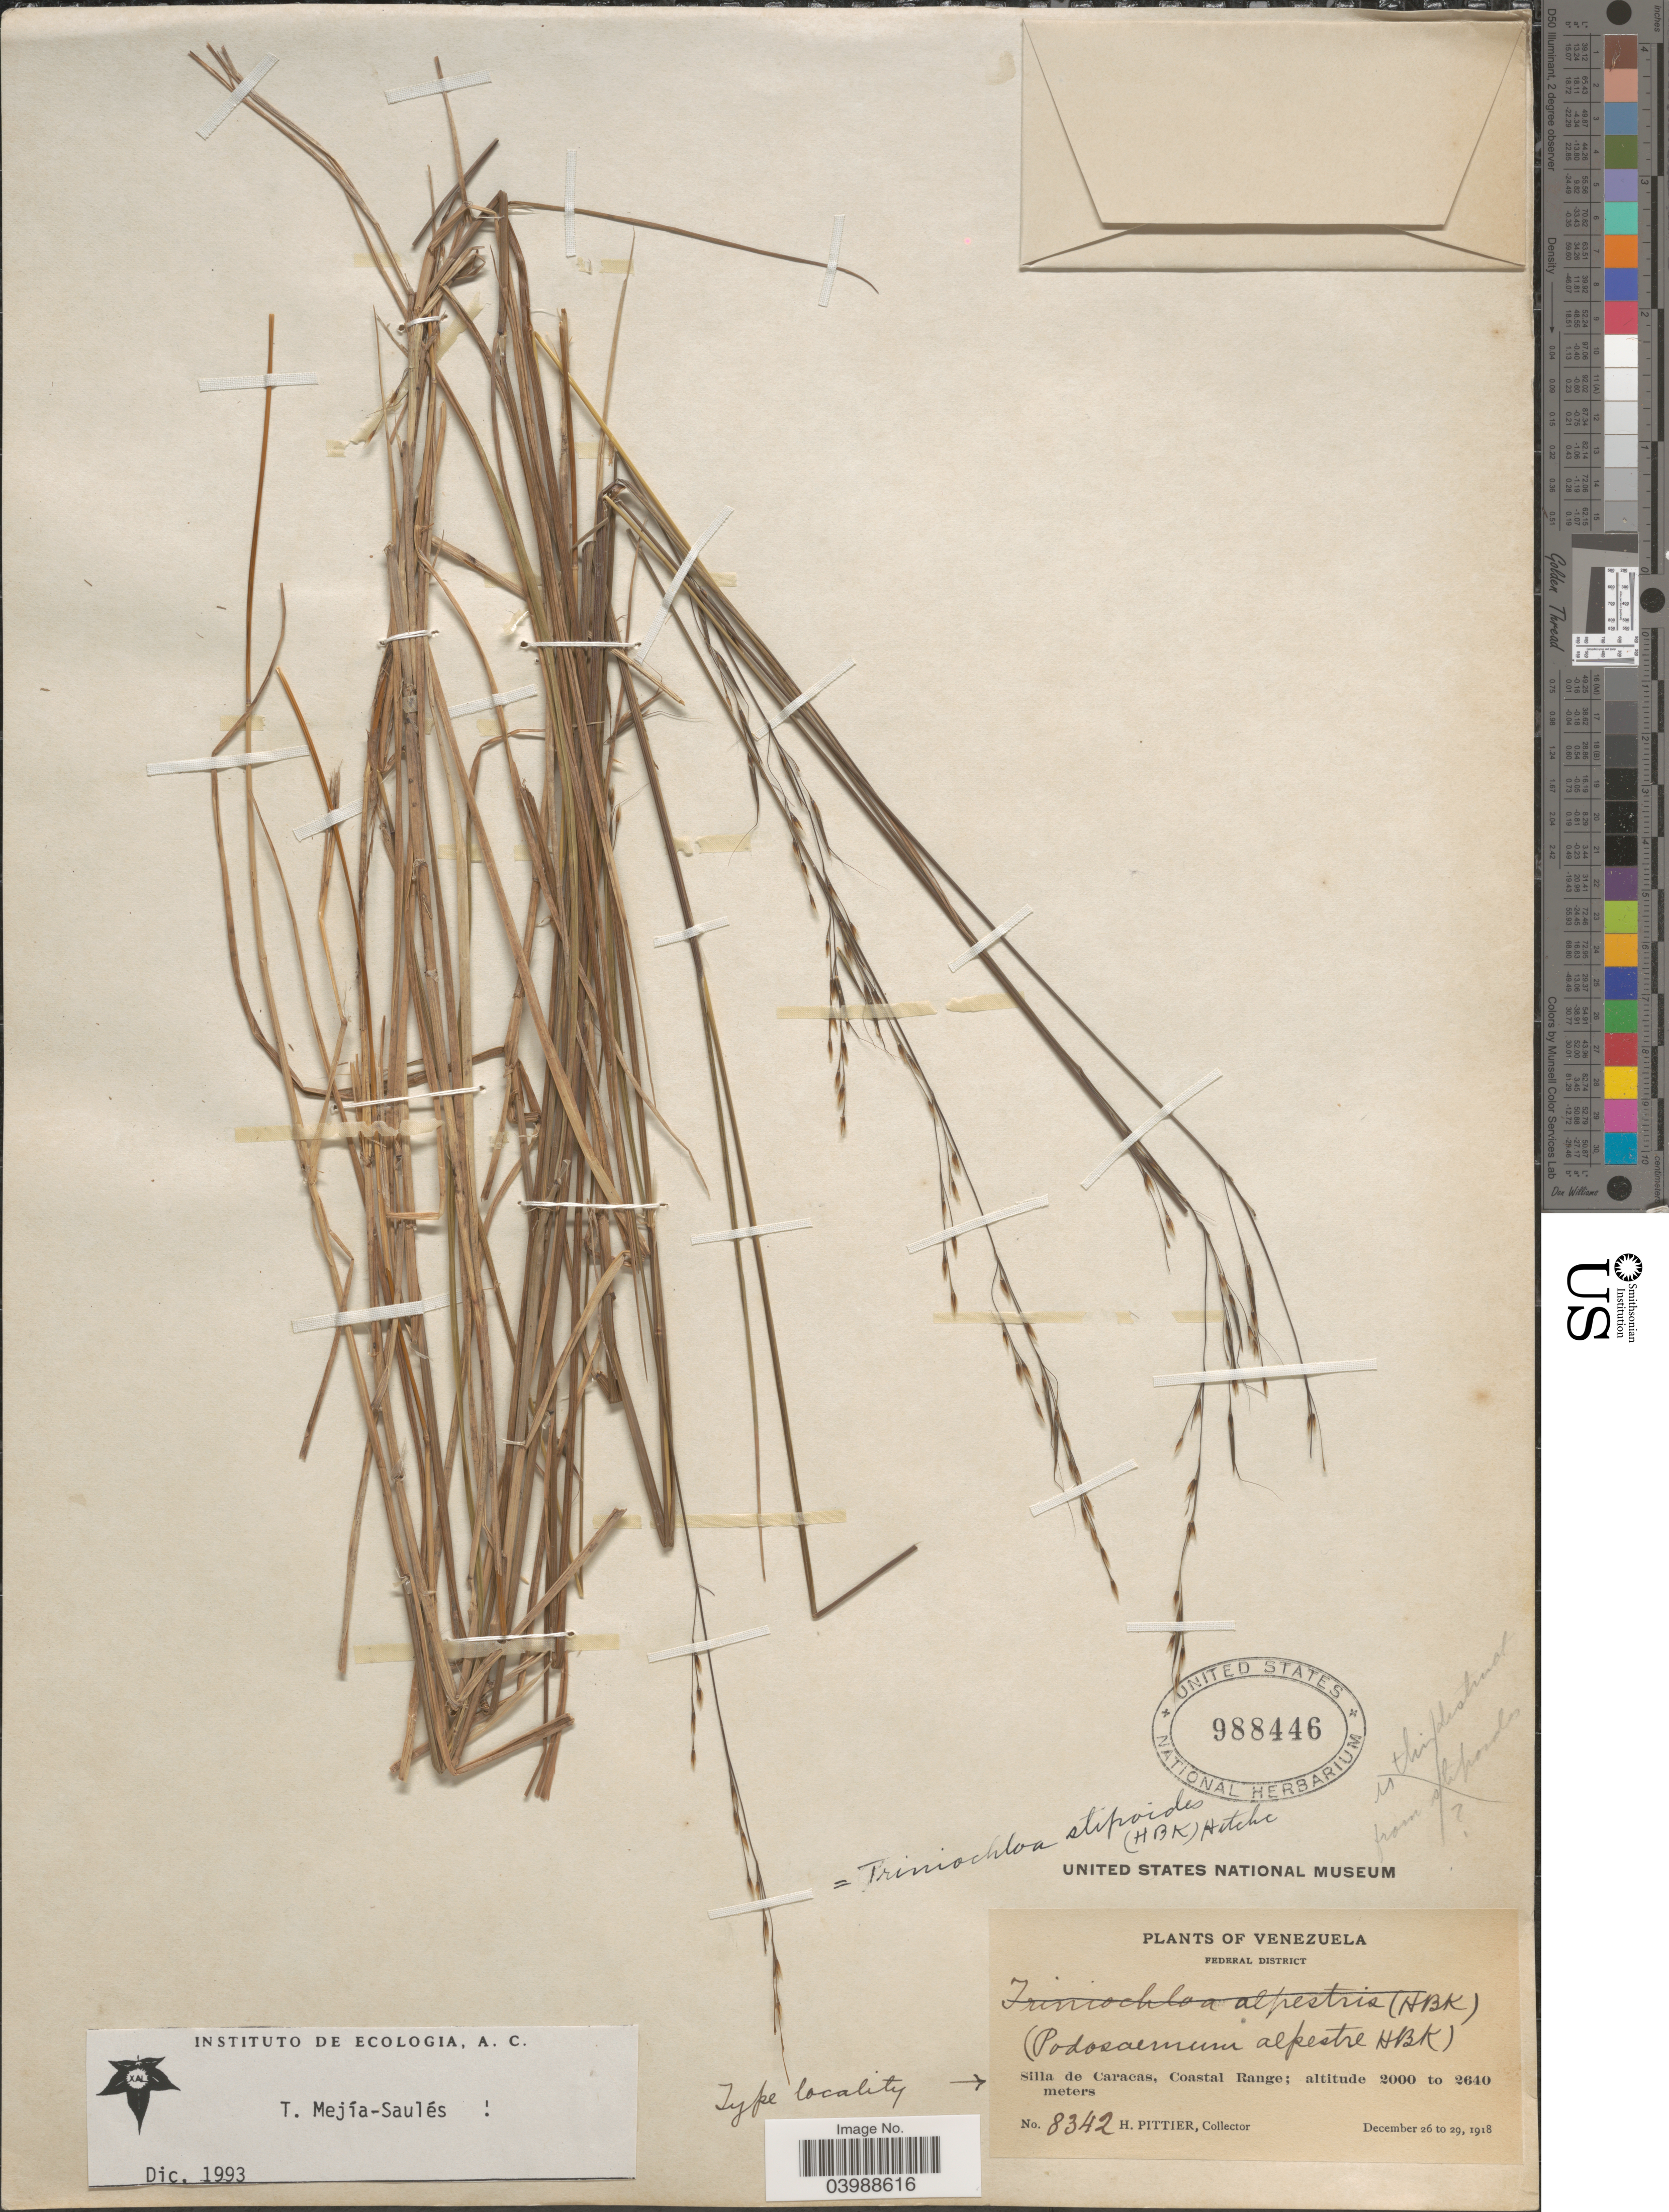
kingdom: Plantae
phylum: Tracheophyta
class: Liliopsida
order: Poales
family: Poaceae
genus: Triniochloa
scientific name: Triniochloa stipoides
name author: (Kunth) Hitchc.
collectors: H. F. Pittier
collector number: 8342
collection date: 1918-12-26/1918-12-29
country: Venezuela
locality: Federal District. Silla de Caracas, Coastal Range.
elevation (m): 2000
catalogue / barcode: US 988446